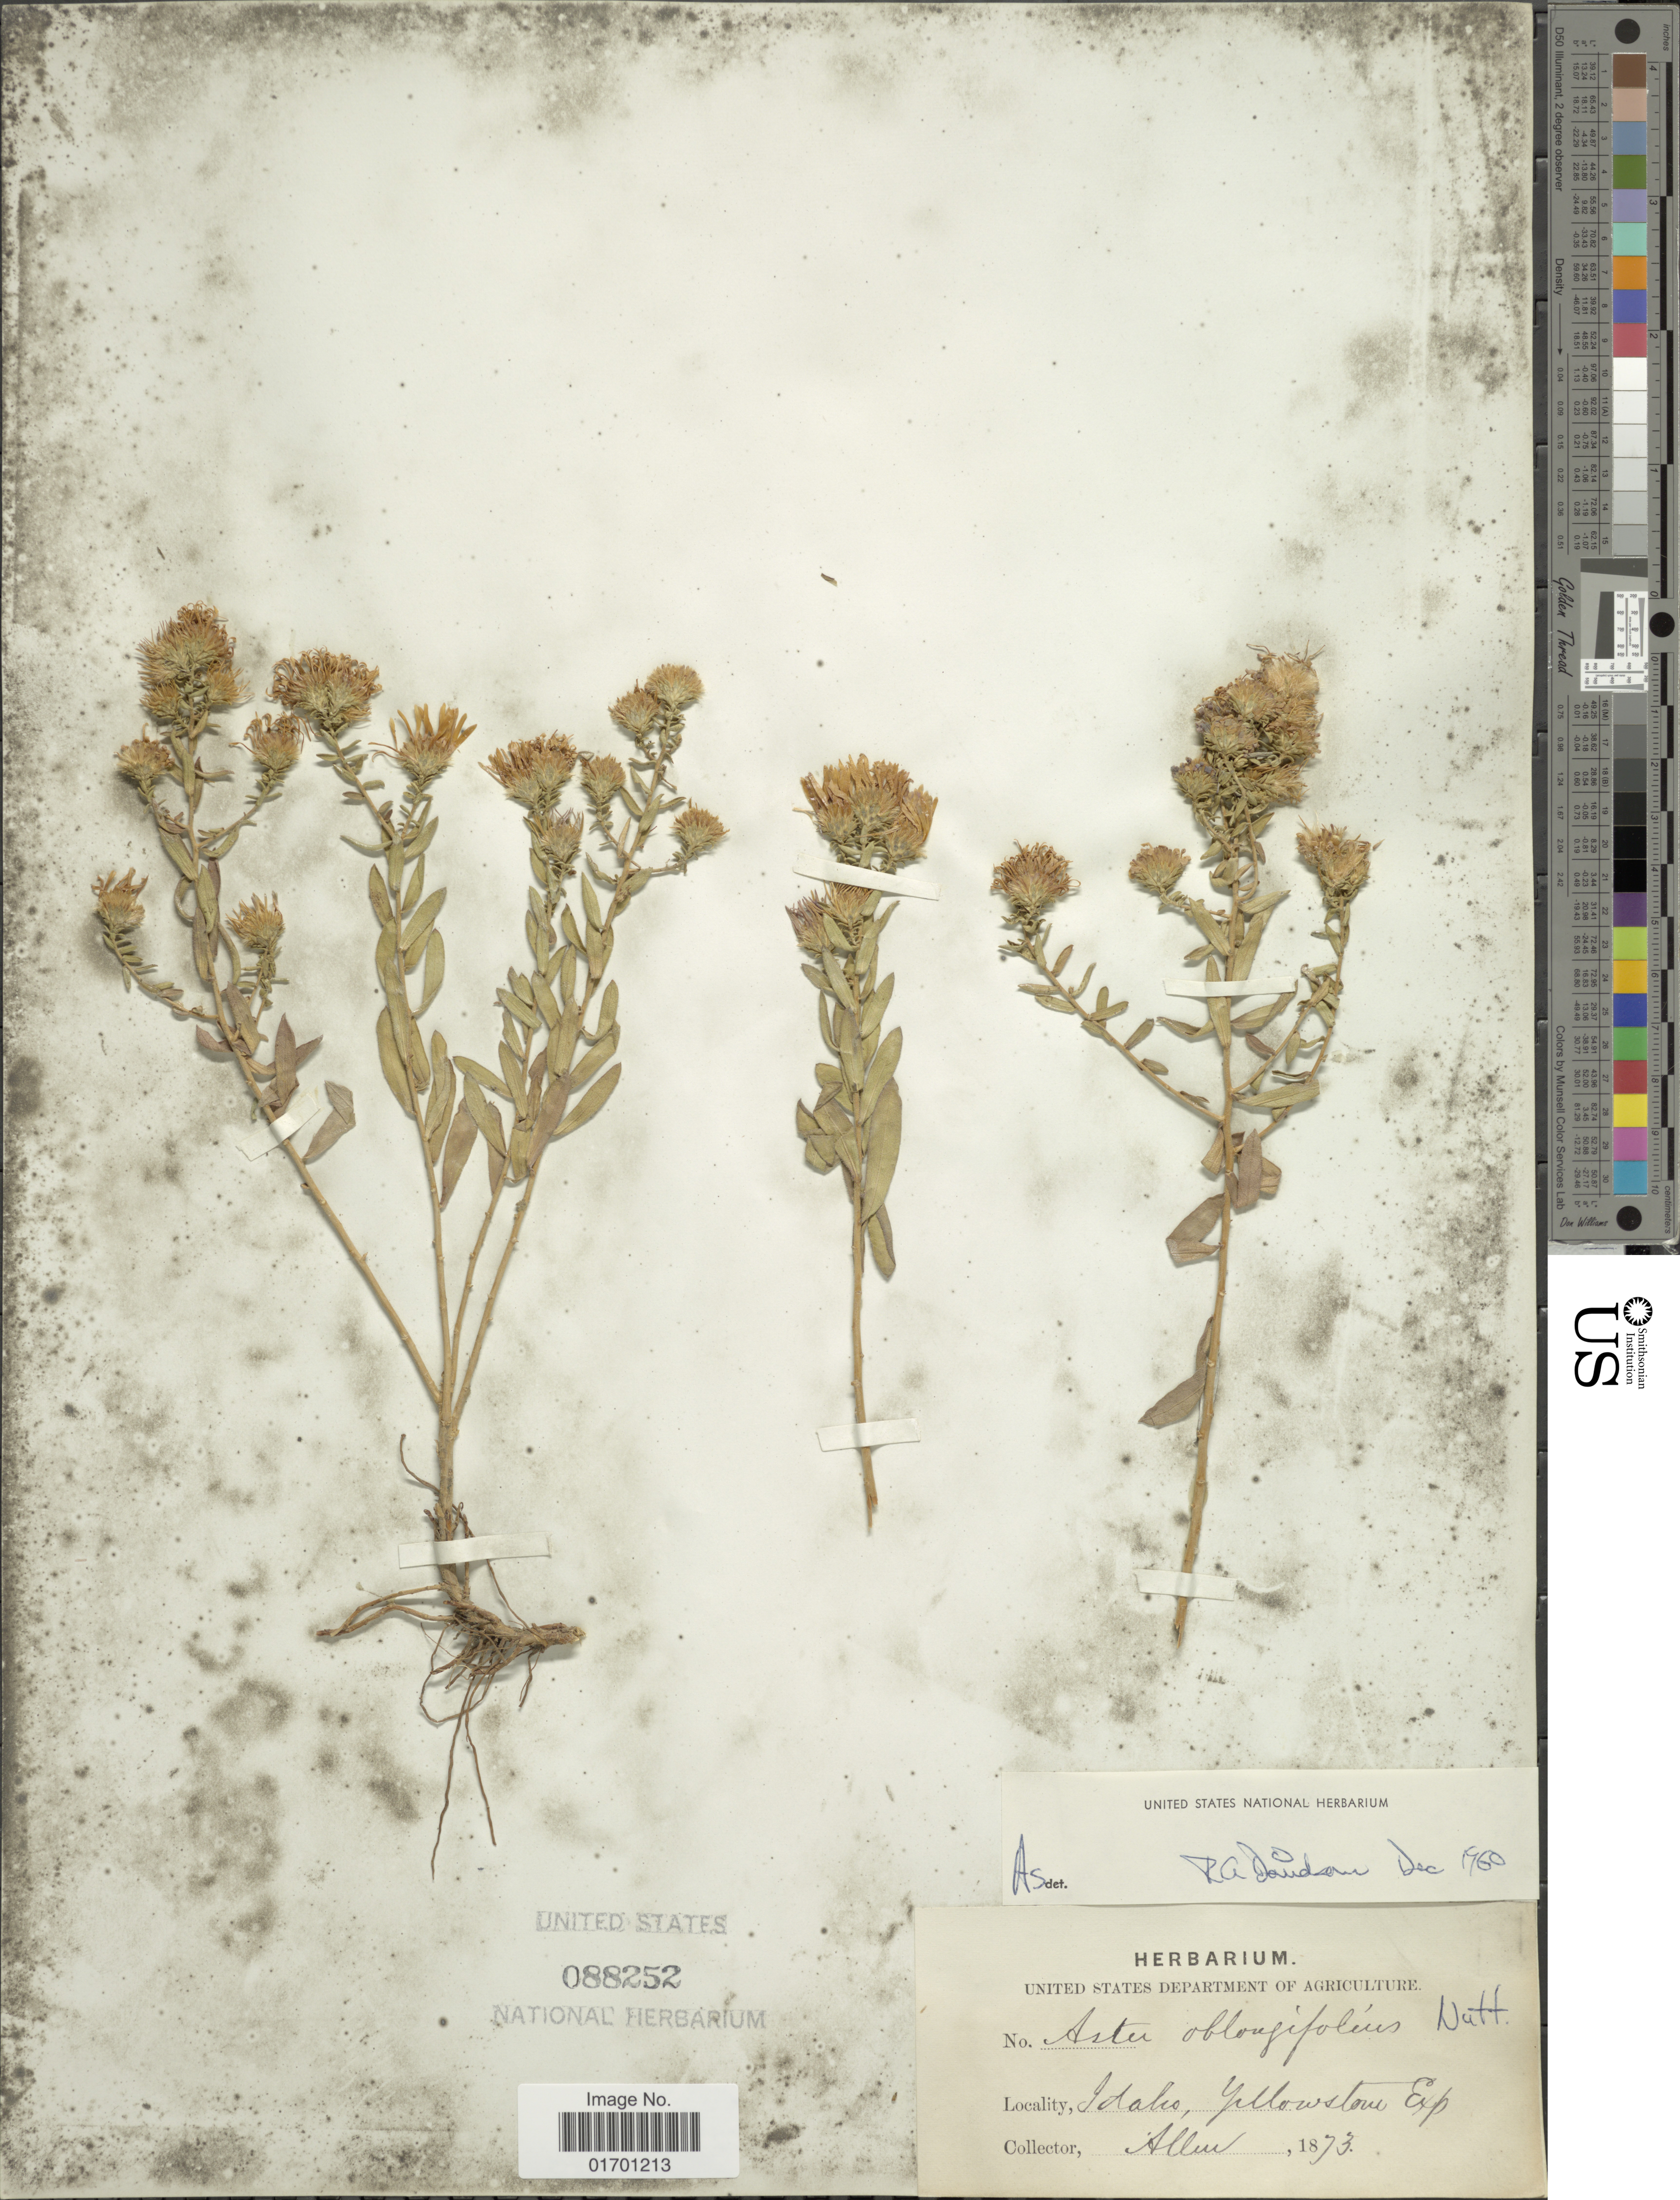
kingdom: Plantae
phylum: Tracheophyta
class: Magnoliopsida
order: Asterales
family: Asteraceae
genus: Symphyotrichum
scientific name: Symphyotrichum oblongifolium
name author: (Nutt.) G.L. Nesom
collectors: -- Allen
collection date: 1873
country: United States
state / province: Idaho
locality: Yellowstne Exp.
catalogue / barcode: US 88252